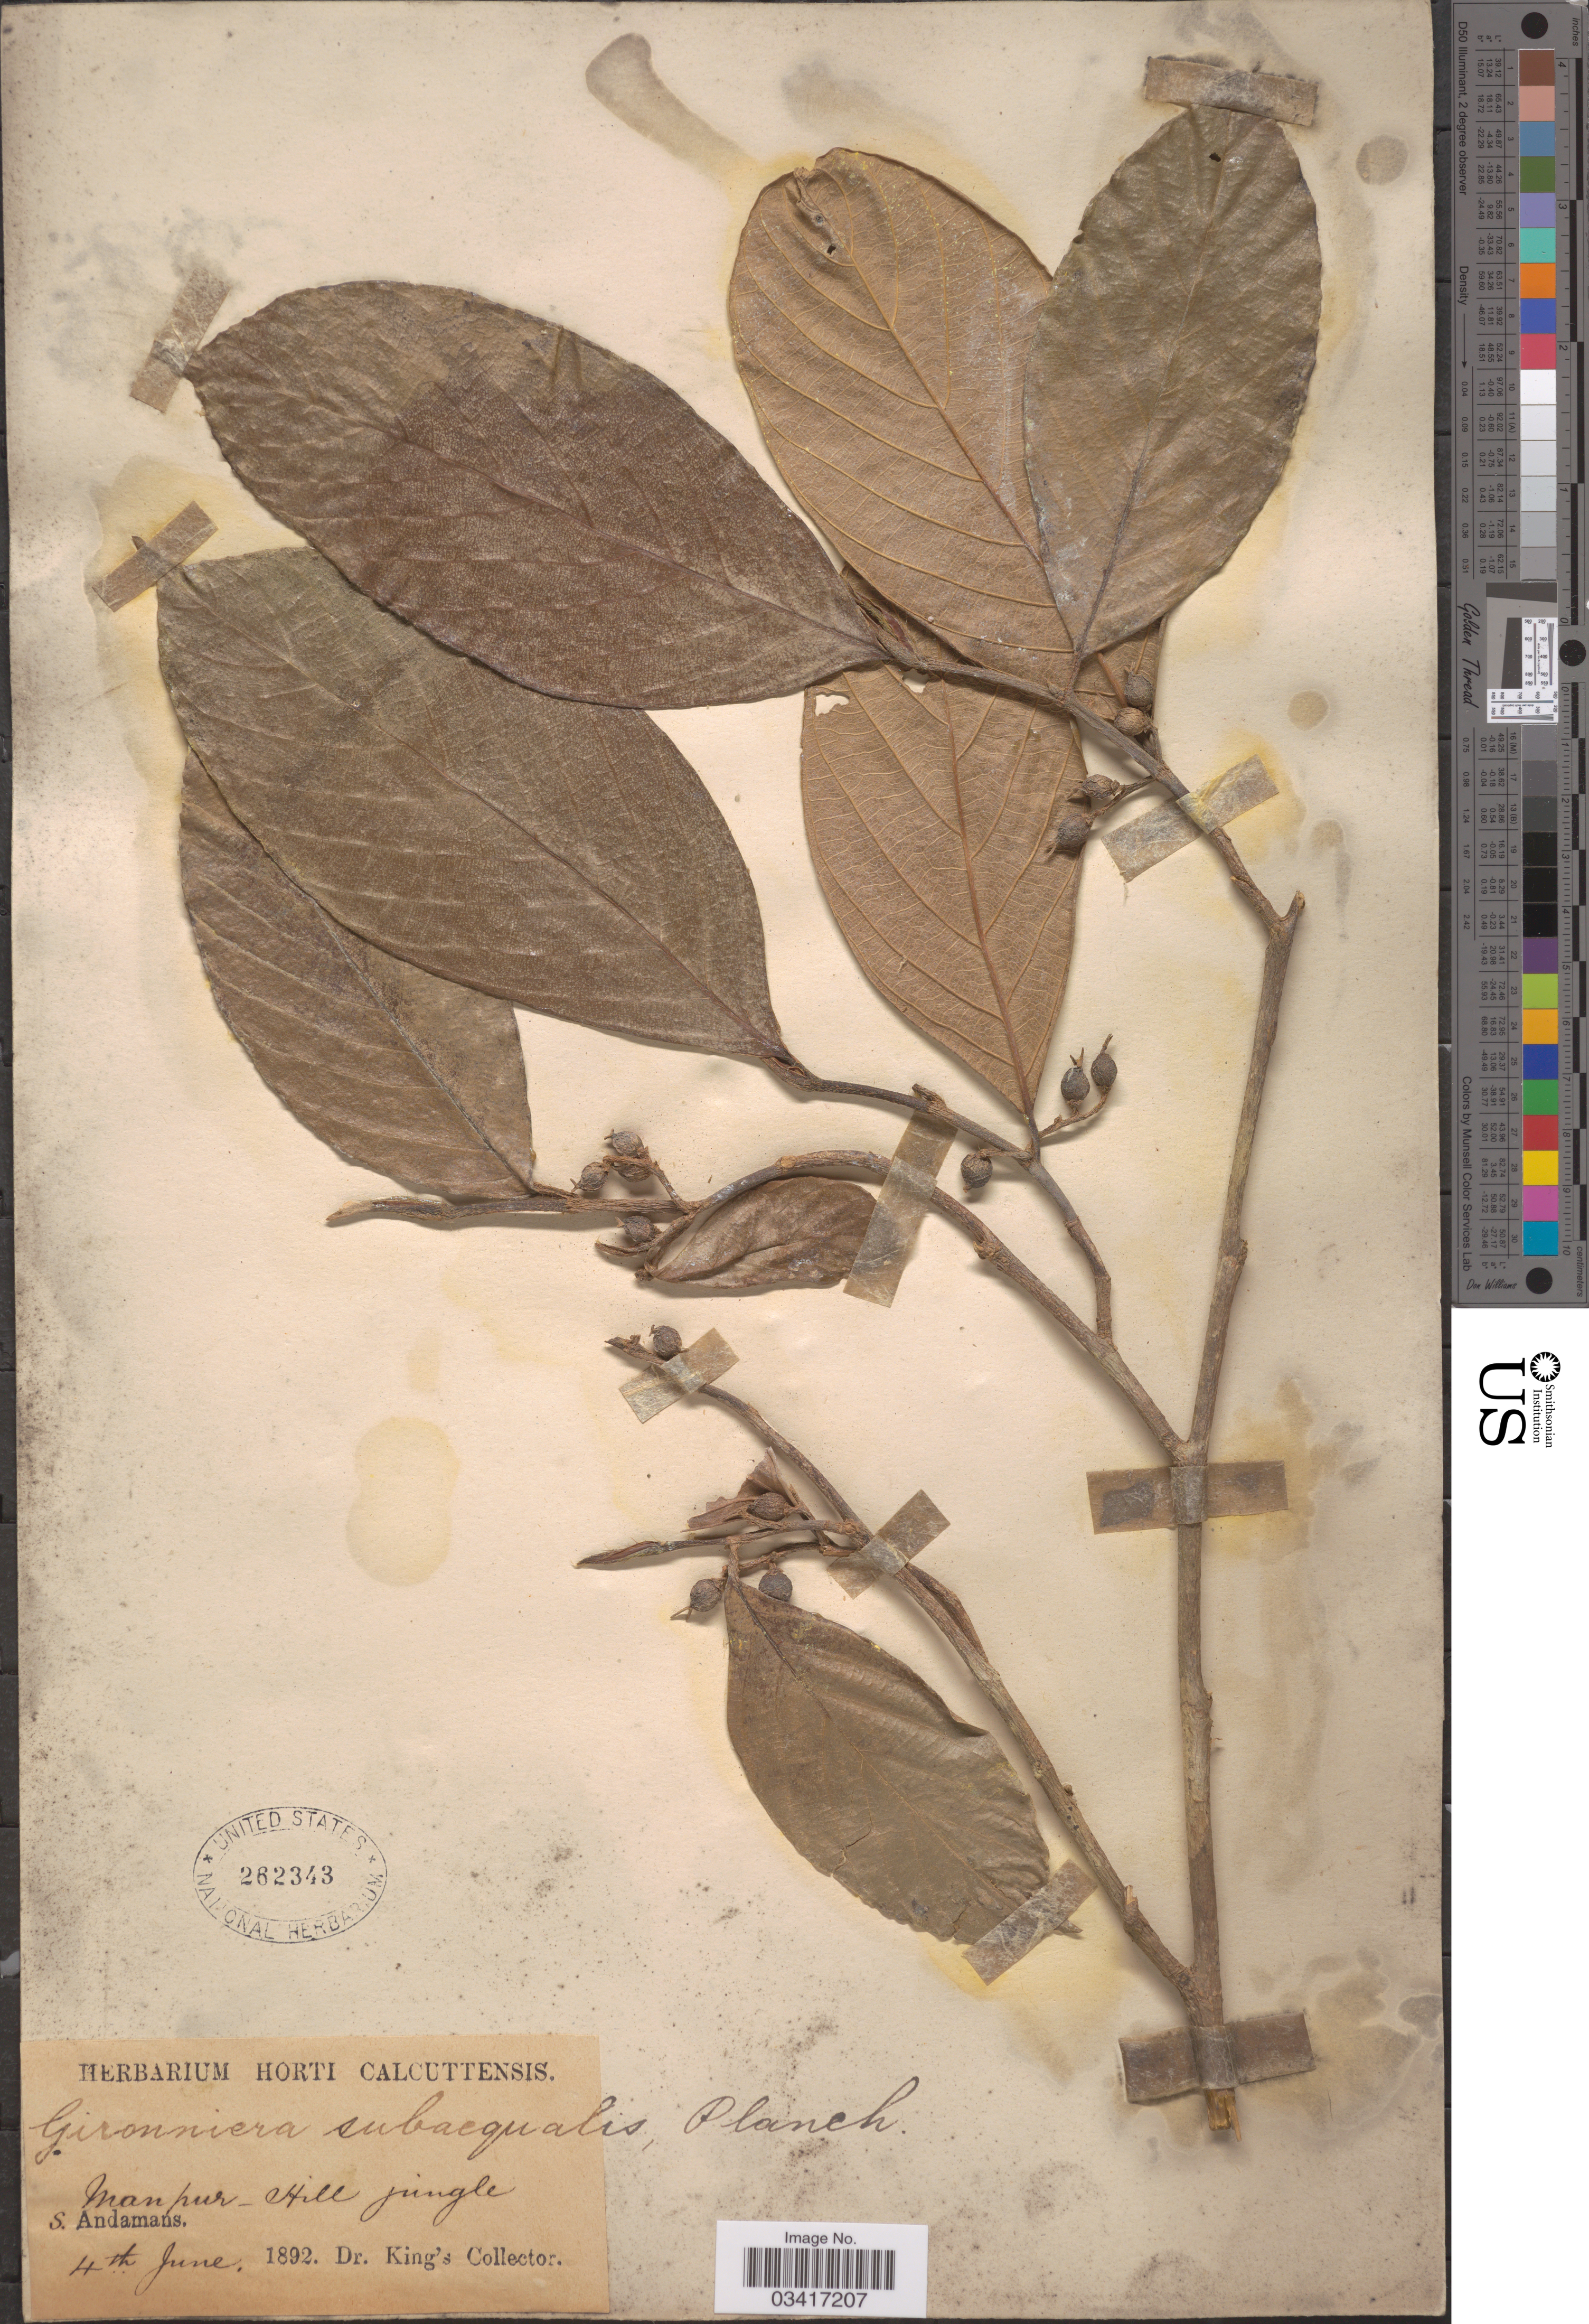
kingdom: Plantae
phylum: Tracheophyta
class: Magnoliopsida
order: Rosales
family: Cannabaceae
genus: Gironniera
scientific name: Gironniera subaequalis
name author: Planch.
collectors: Dr. King's collector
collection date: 1892-06-04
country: India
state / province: Andaman and Nicobar Islands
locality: Manpur - Hill jungle. S. Andamans.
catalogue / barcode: US 262343